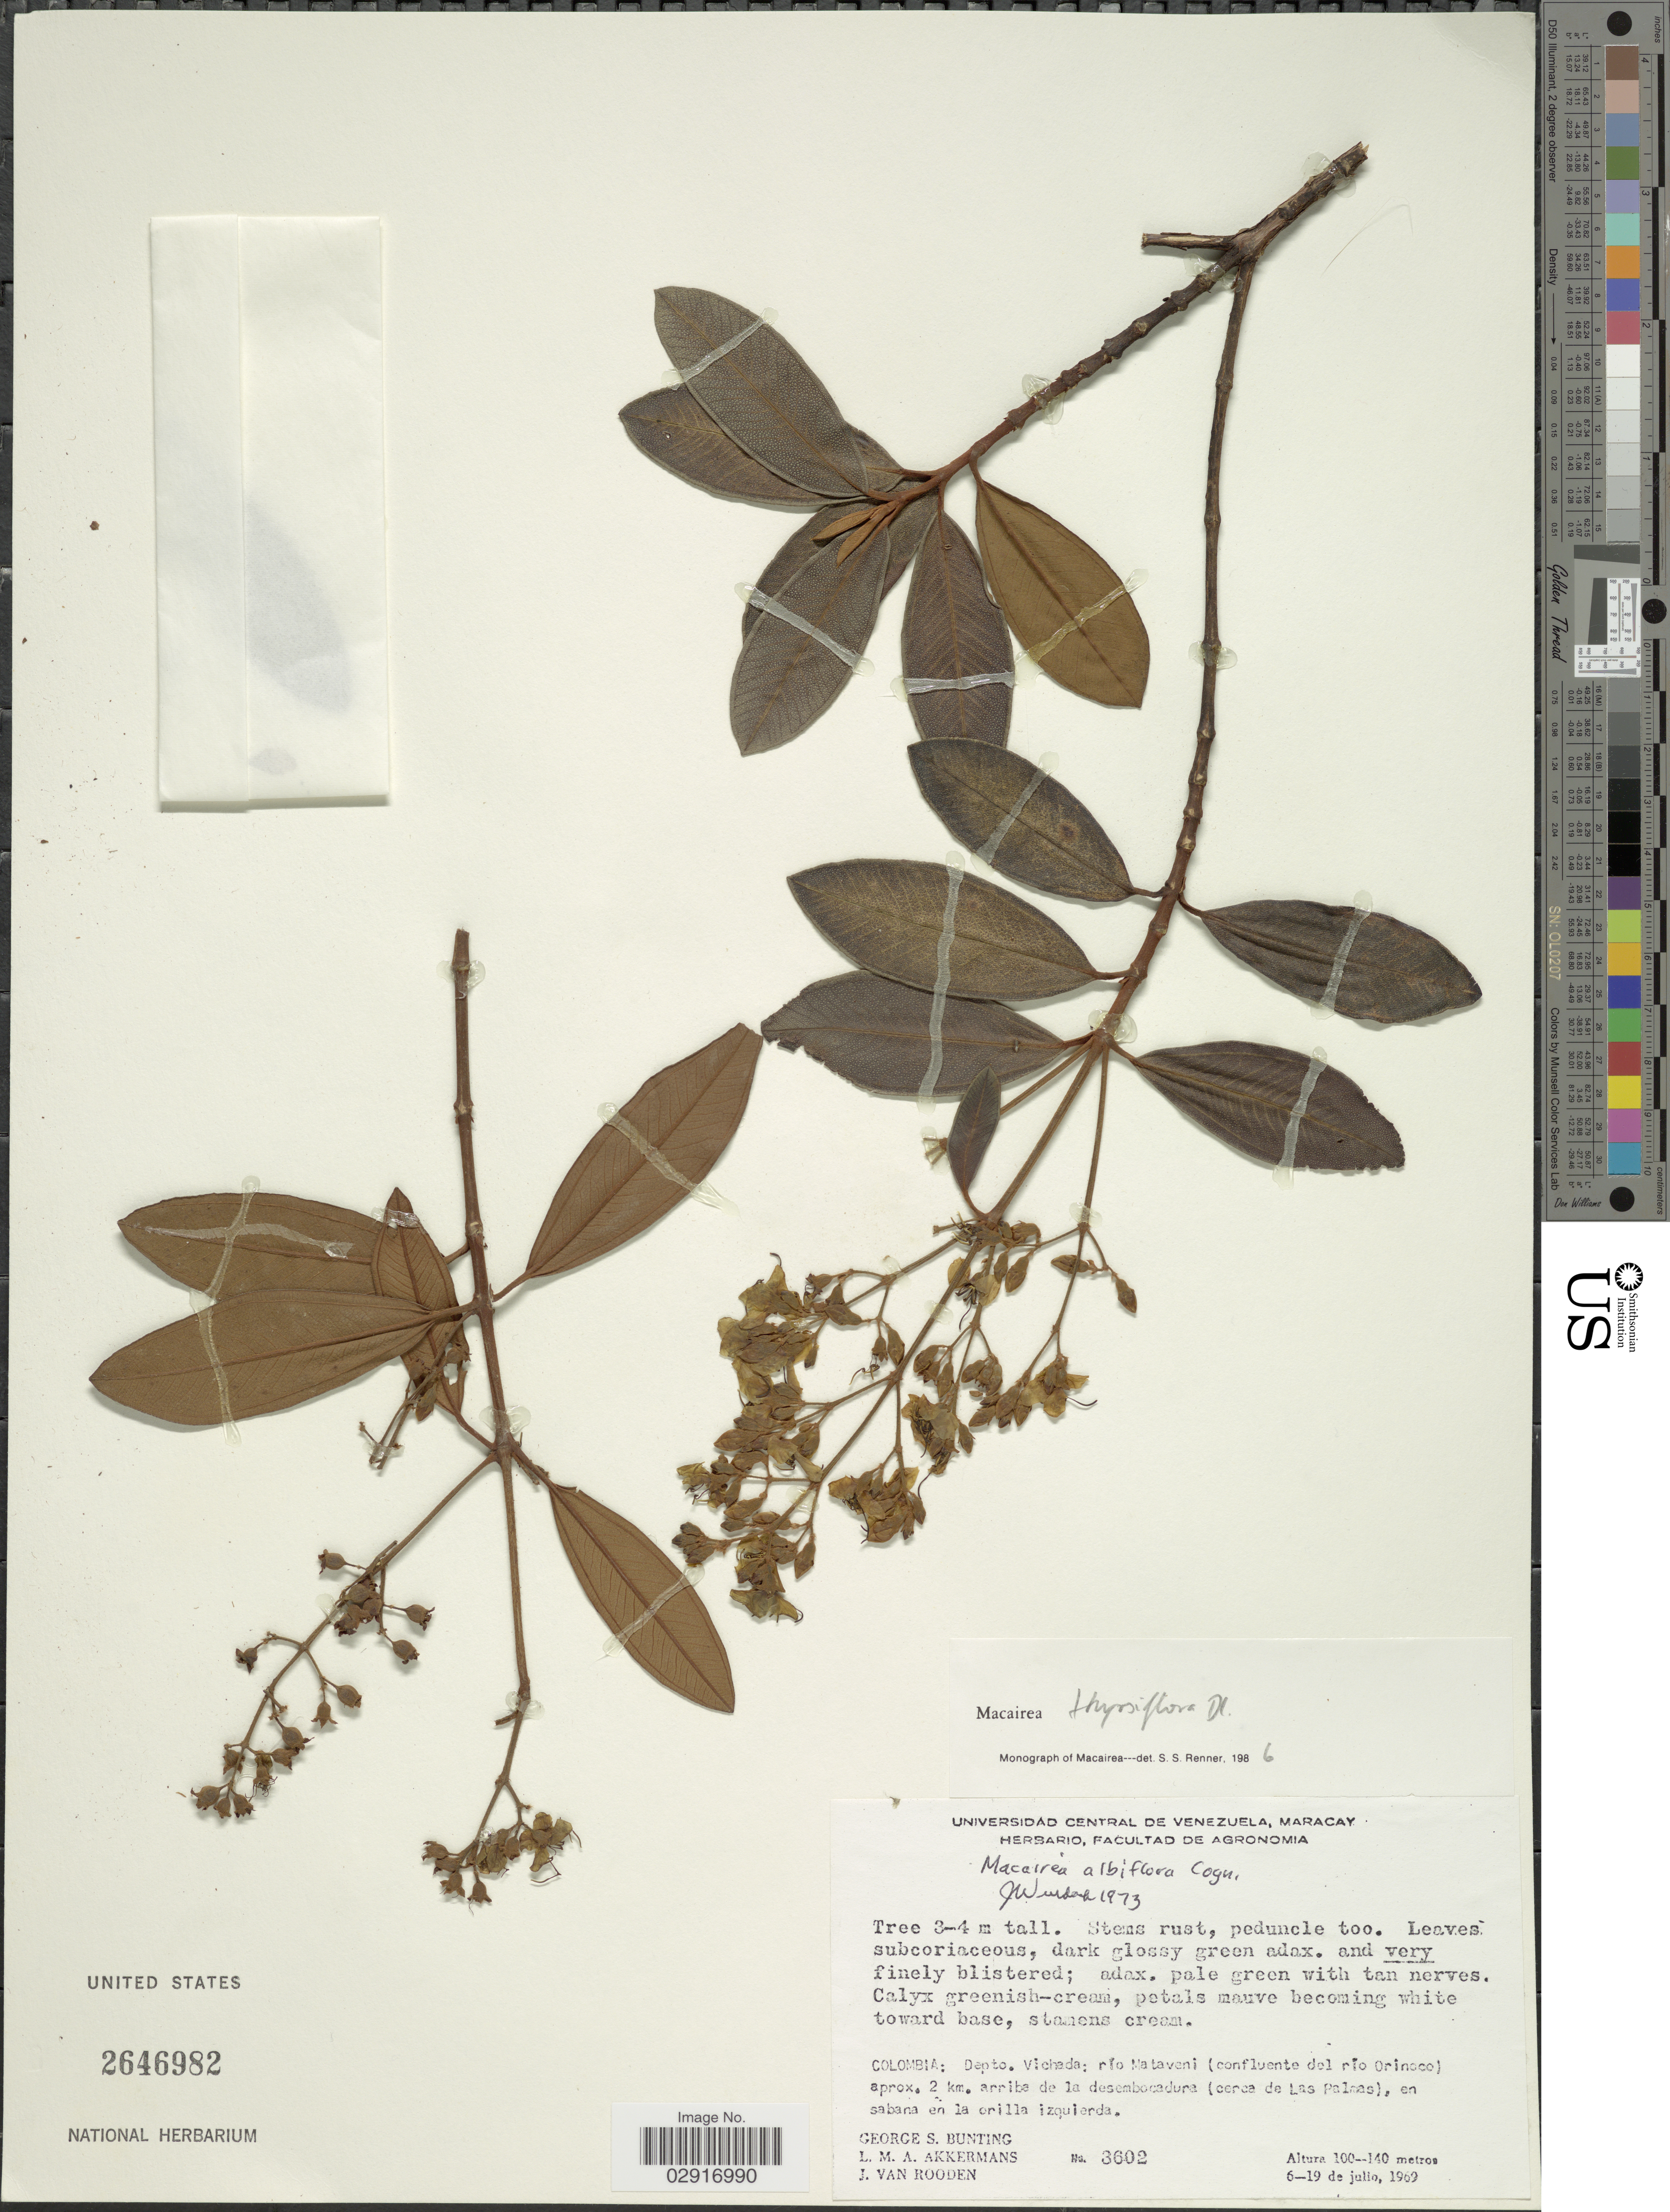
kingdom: Plantae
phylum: Tracheophyta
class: Magnoliopsida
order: Myrtales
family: Melastomataceae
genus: Macairea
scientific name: Macairea thyrsiflora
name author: DC.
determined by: Nunes da Silva, Diego, (RB), Jardim Botanico do Rio de Janeiro - Herbario (BRAZIL)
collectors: G. S. Bunting, L. M. Akkermans & J. Van Rooden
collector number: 3602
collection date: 1969-07-06/1969-07-19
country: Colombia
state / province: Vichada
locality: Depto. Vichada: río Mataveni (confluente del río Orinoco) aprox. 2 km. arriba de la desembocadura (cerca de Las Palmas), en sabana en la orilla izquierda.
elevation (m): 100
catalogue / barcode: US 2646982